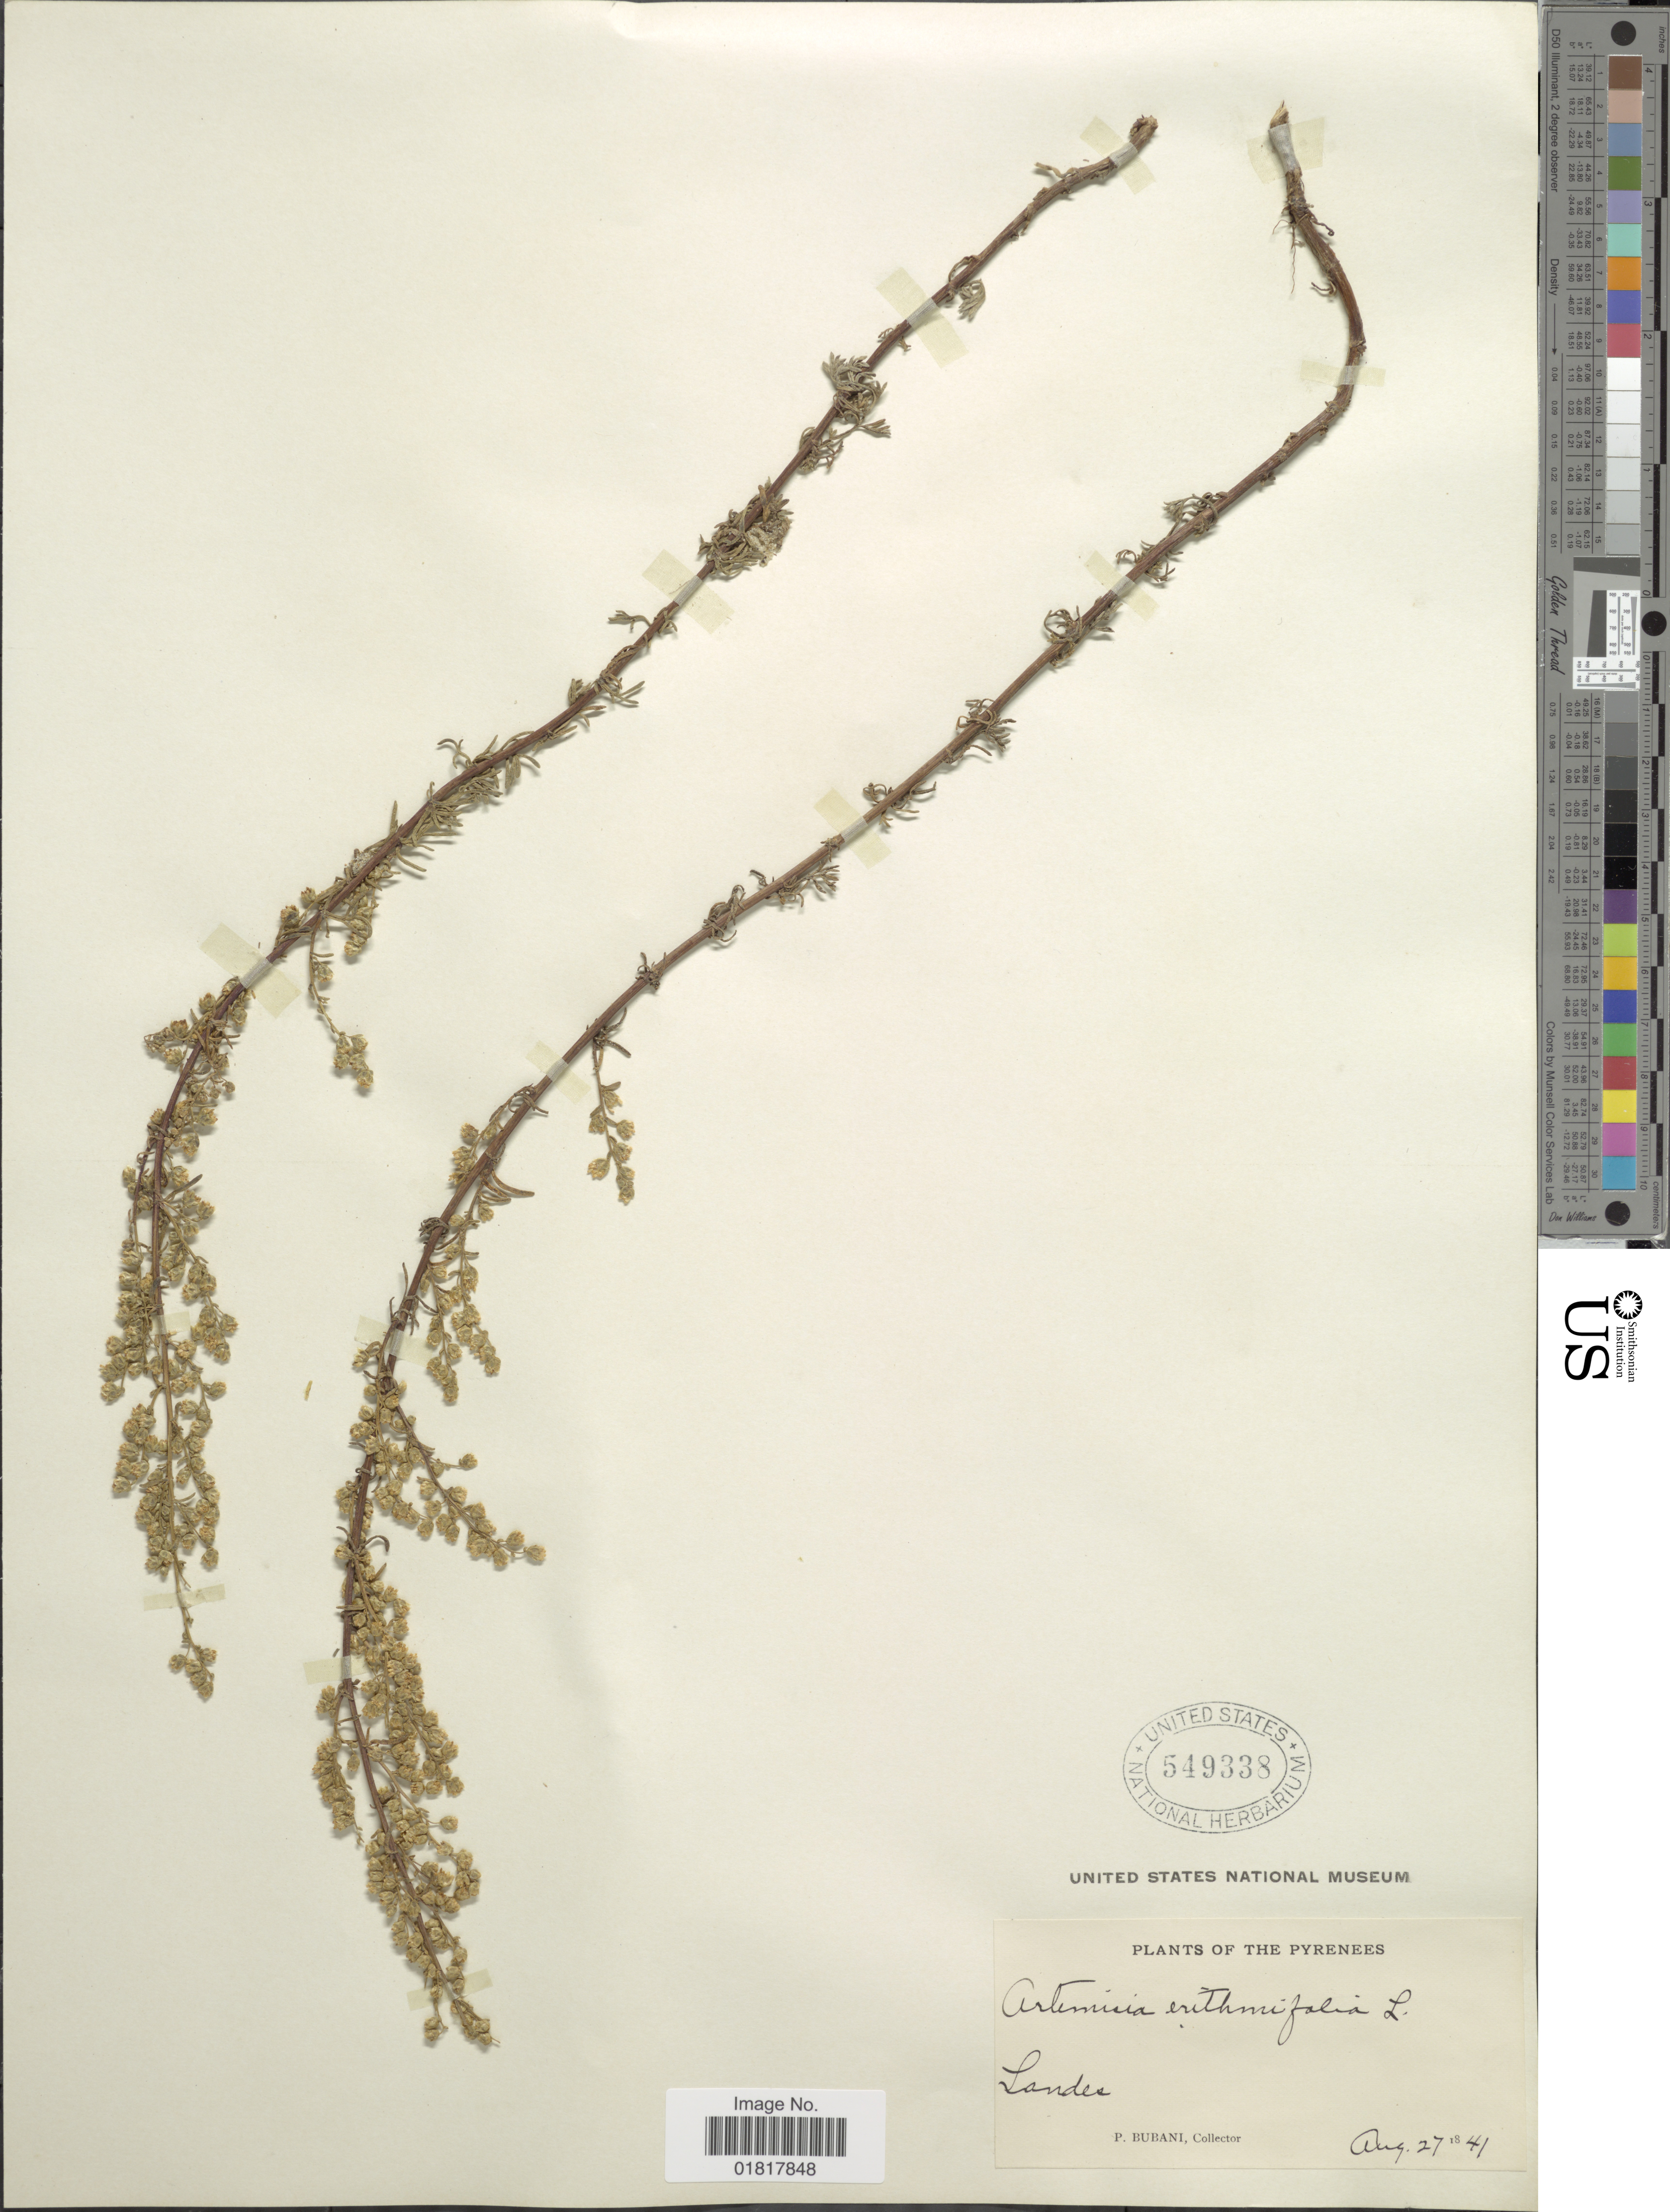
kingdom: Plantae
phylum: Tracheophyta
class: Magnoliopsida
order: Asterales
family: Asteraceae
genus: Artemisia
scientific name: Artemisia crithmifolia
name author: L.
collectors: P. Bubani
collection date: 1841-08-27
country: France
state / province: Occitanie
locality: Pyrenees, Landes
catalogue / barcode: US 549338